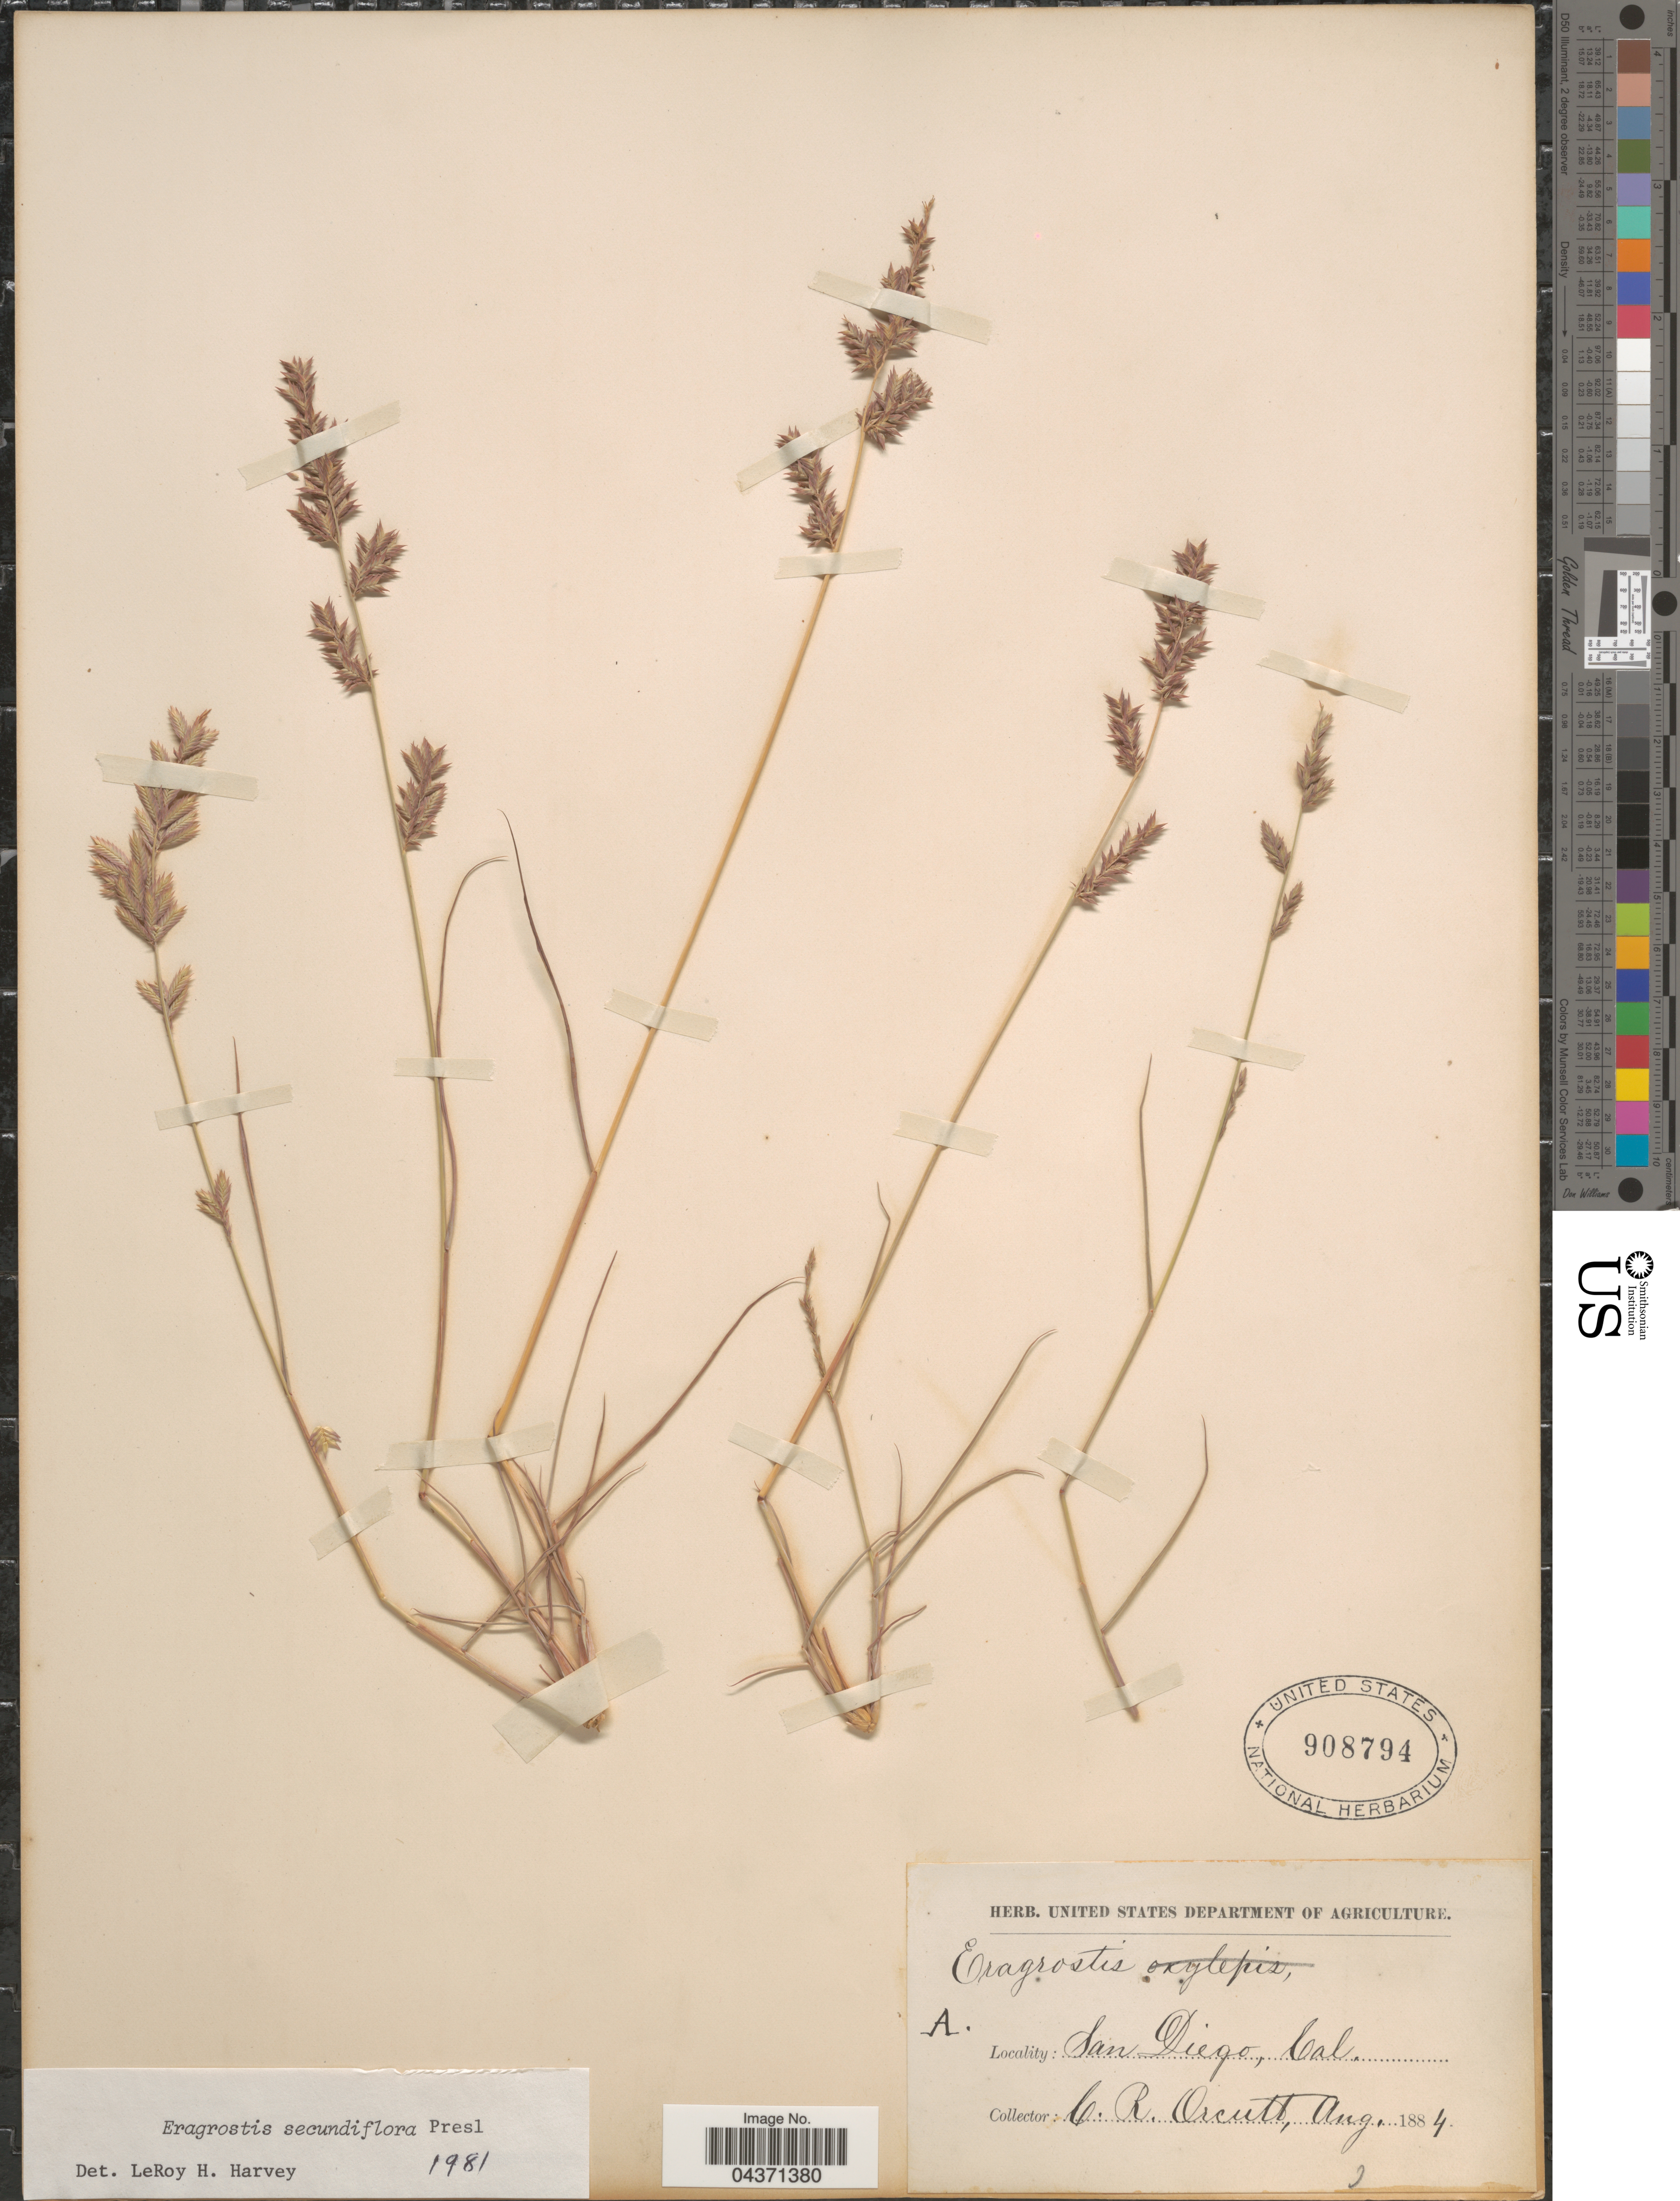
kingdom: Plantae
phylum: Tracheophyta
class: Liliopsida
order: Poales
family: Poaceae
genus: Eragrostis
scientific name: Eragrostis secundiflora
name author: J. Presl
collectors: C. R. Orcutt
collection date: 1884-08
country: United States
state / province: California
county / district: San Diego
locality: San Diego.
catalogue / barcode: US 908794